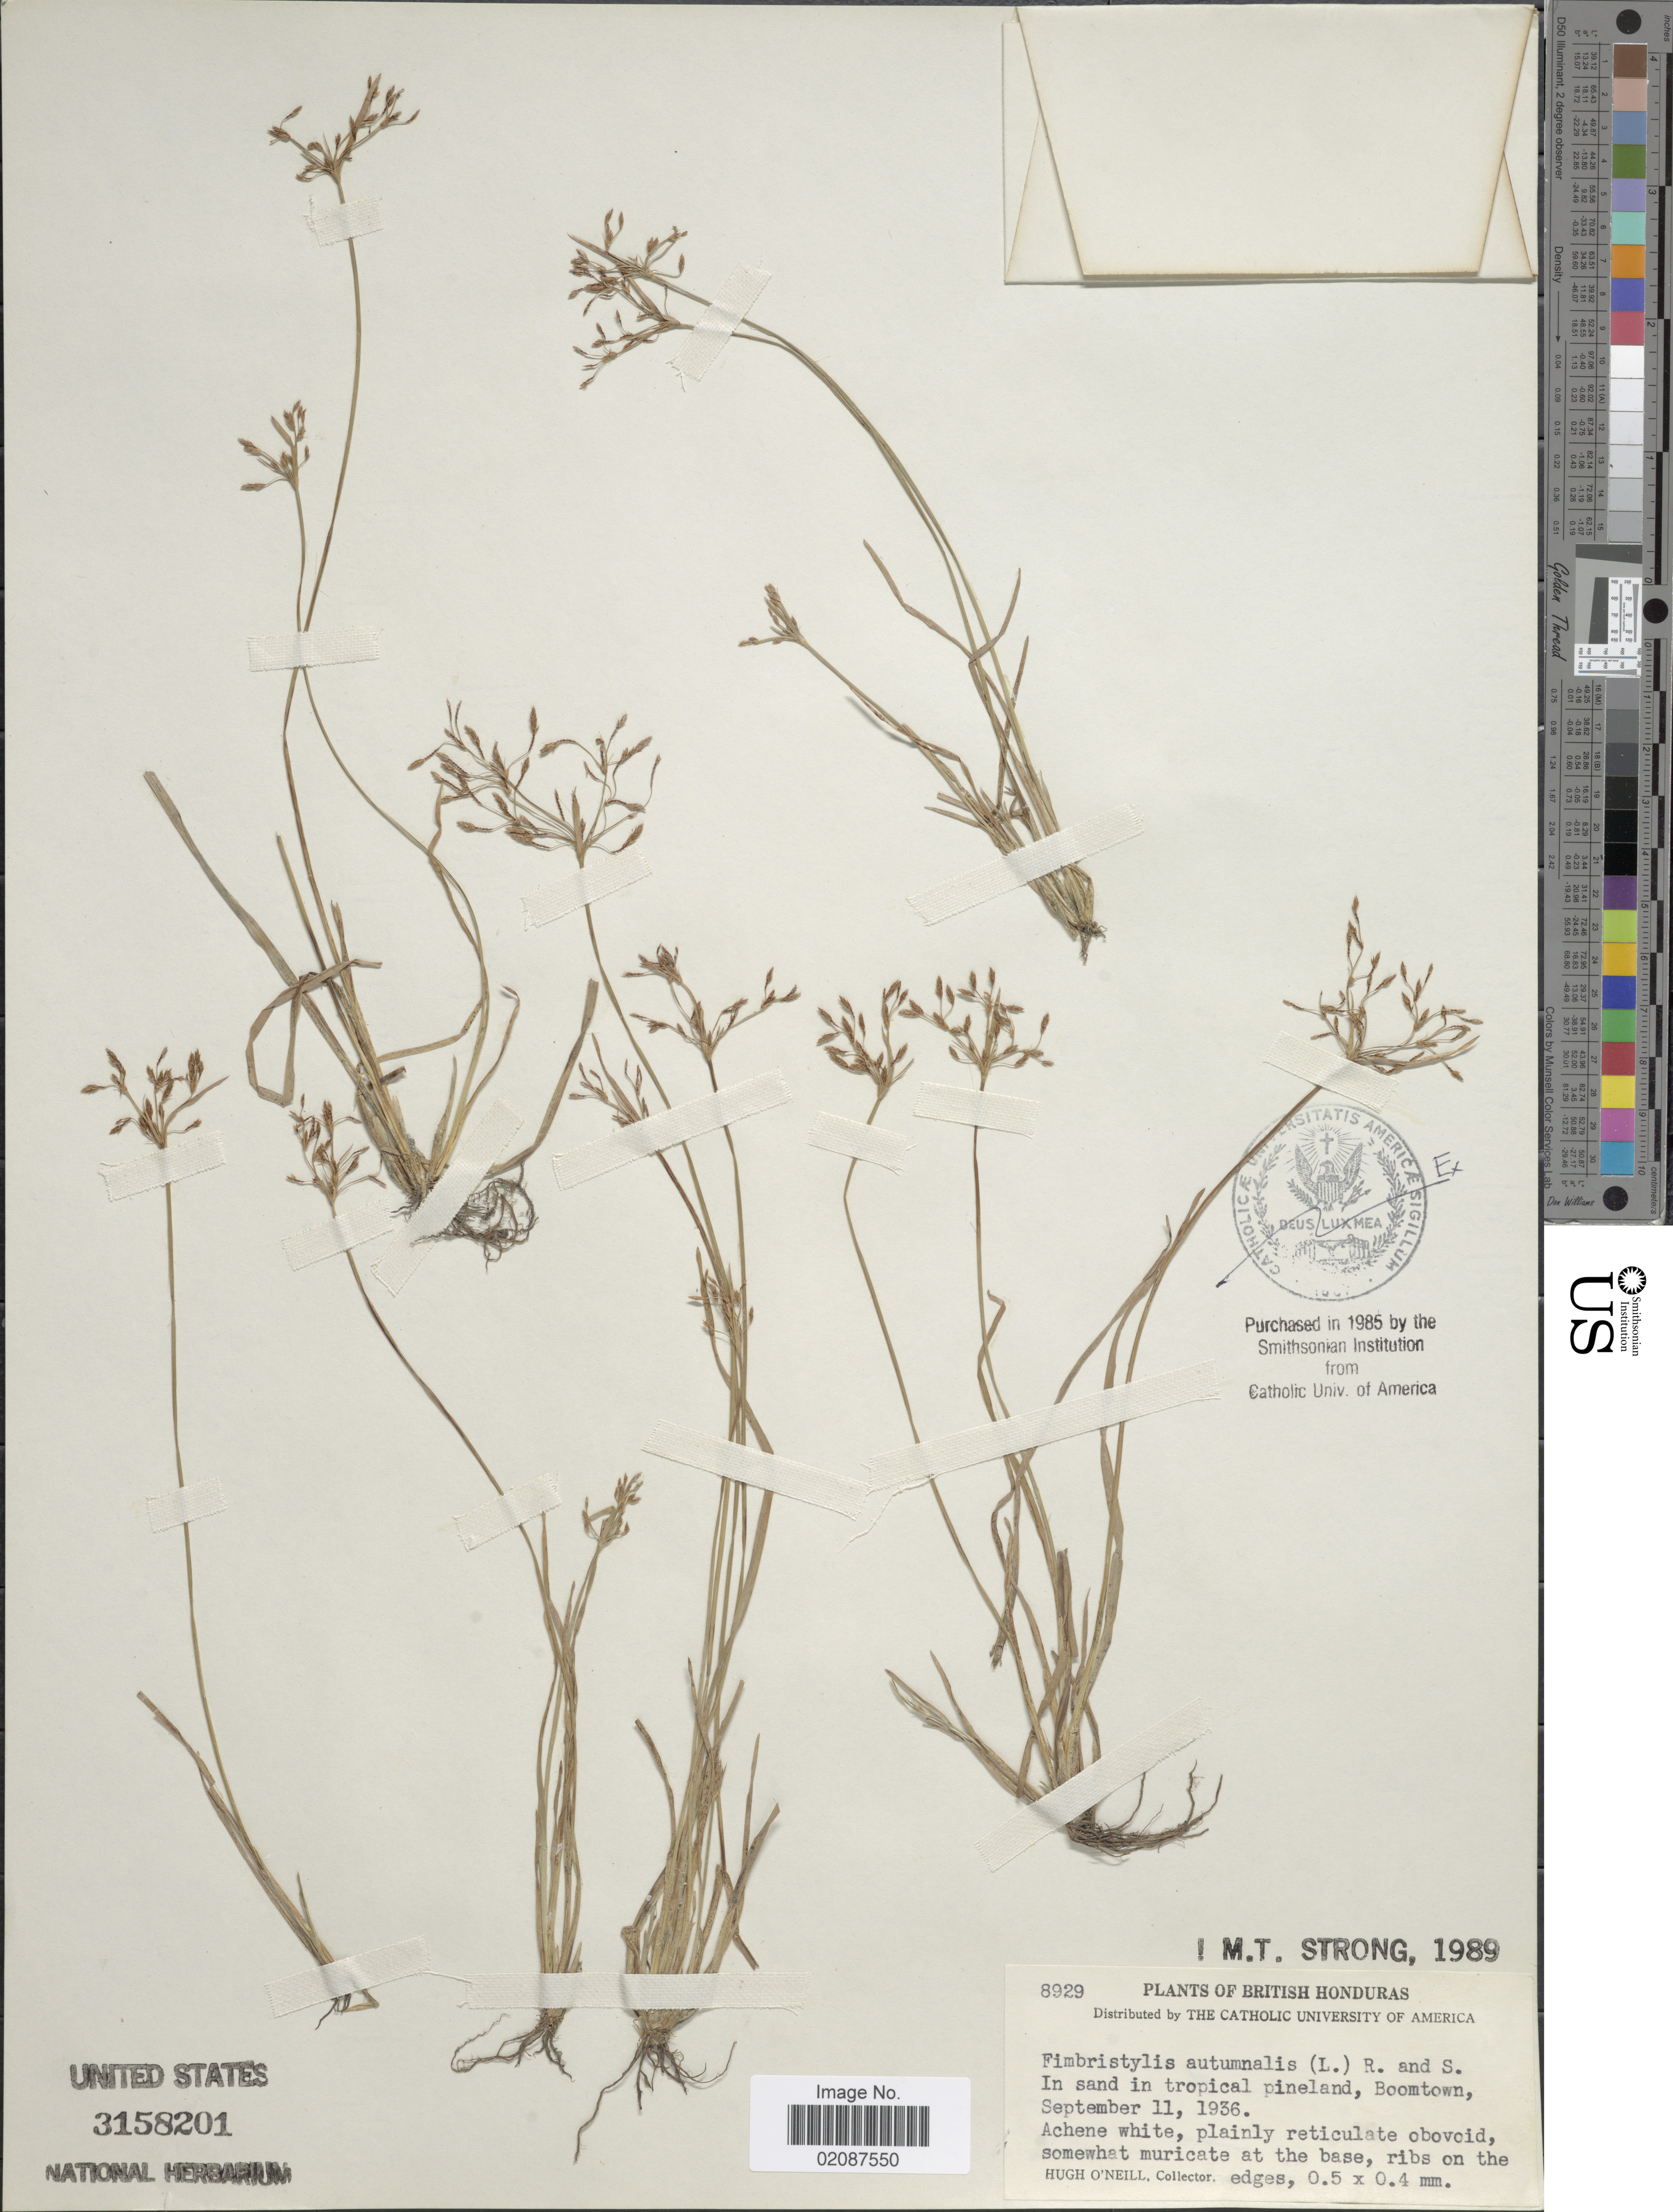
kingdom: Plantae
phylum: Tracheophyta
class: Liliopsida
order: Poales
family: Cyperaceae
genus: Fimbristylis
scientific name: Fimbristylis autumnalis (L.) Roem. & Schult.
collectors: H. O'Neill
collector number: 8929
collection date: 1936-09-11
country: Belize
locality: British Honduras, Boomtown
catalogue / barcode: US 3158201